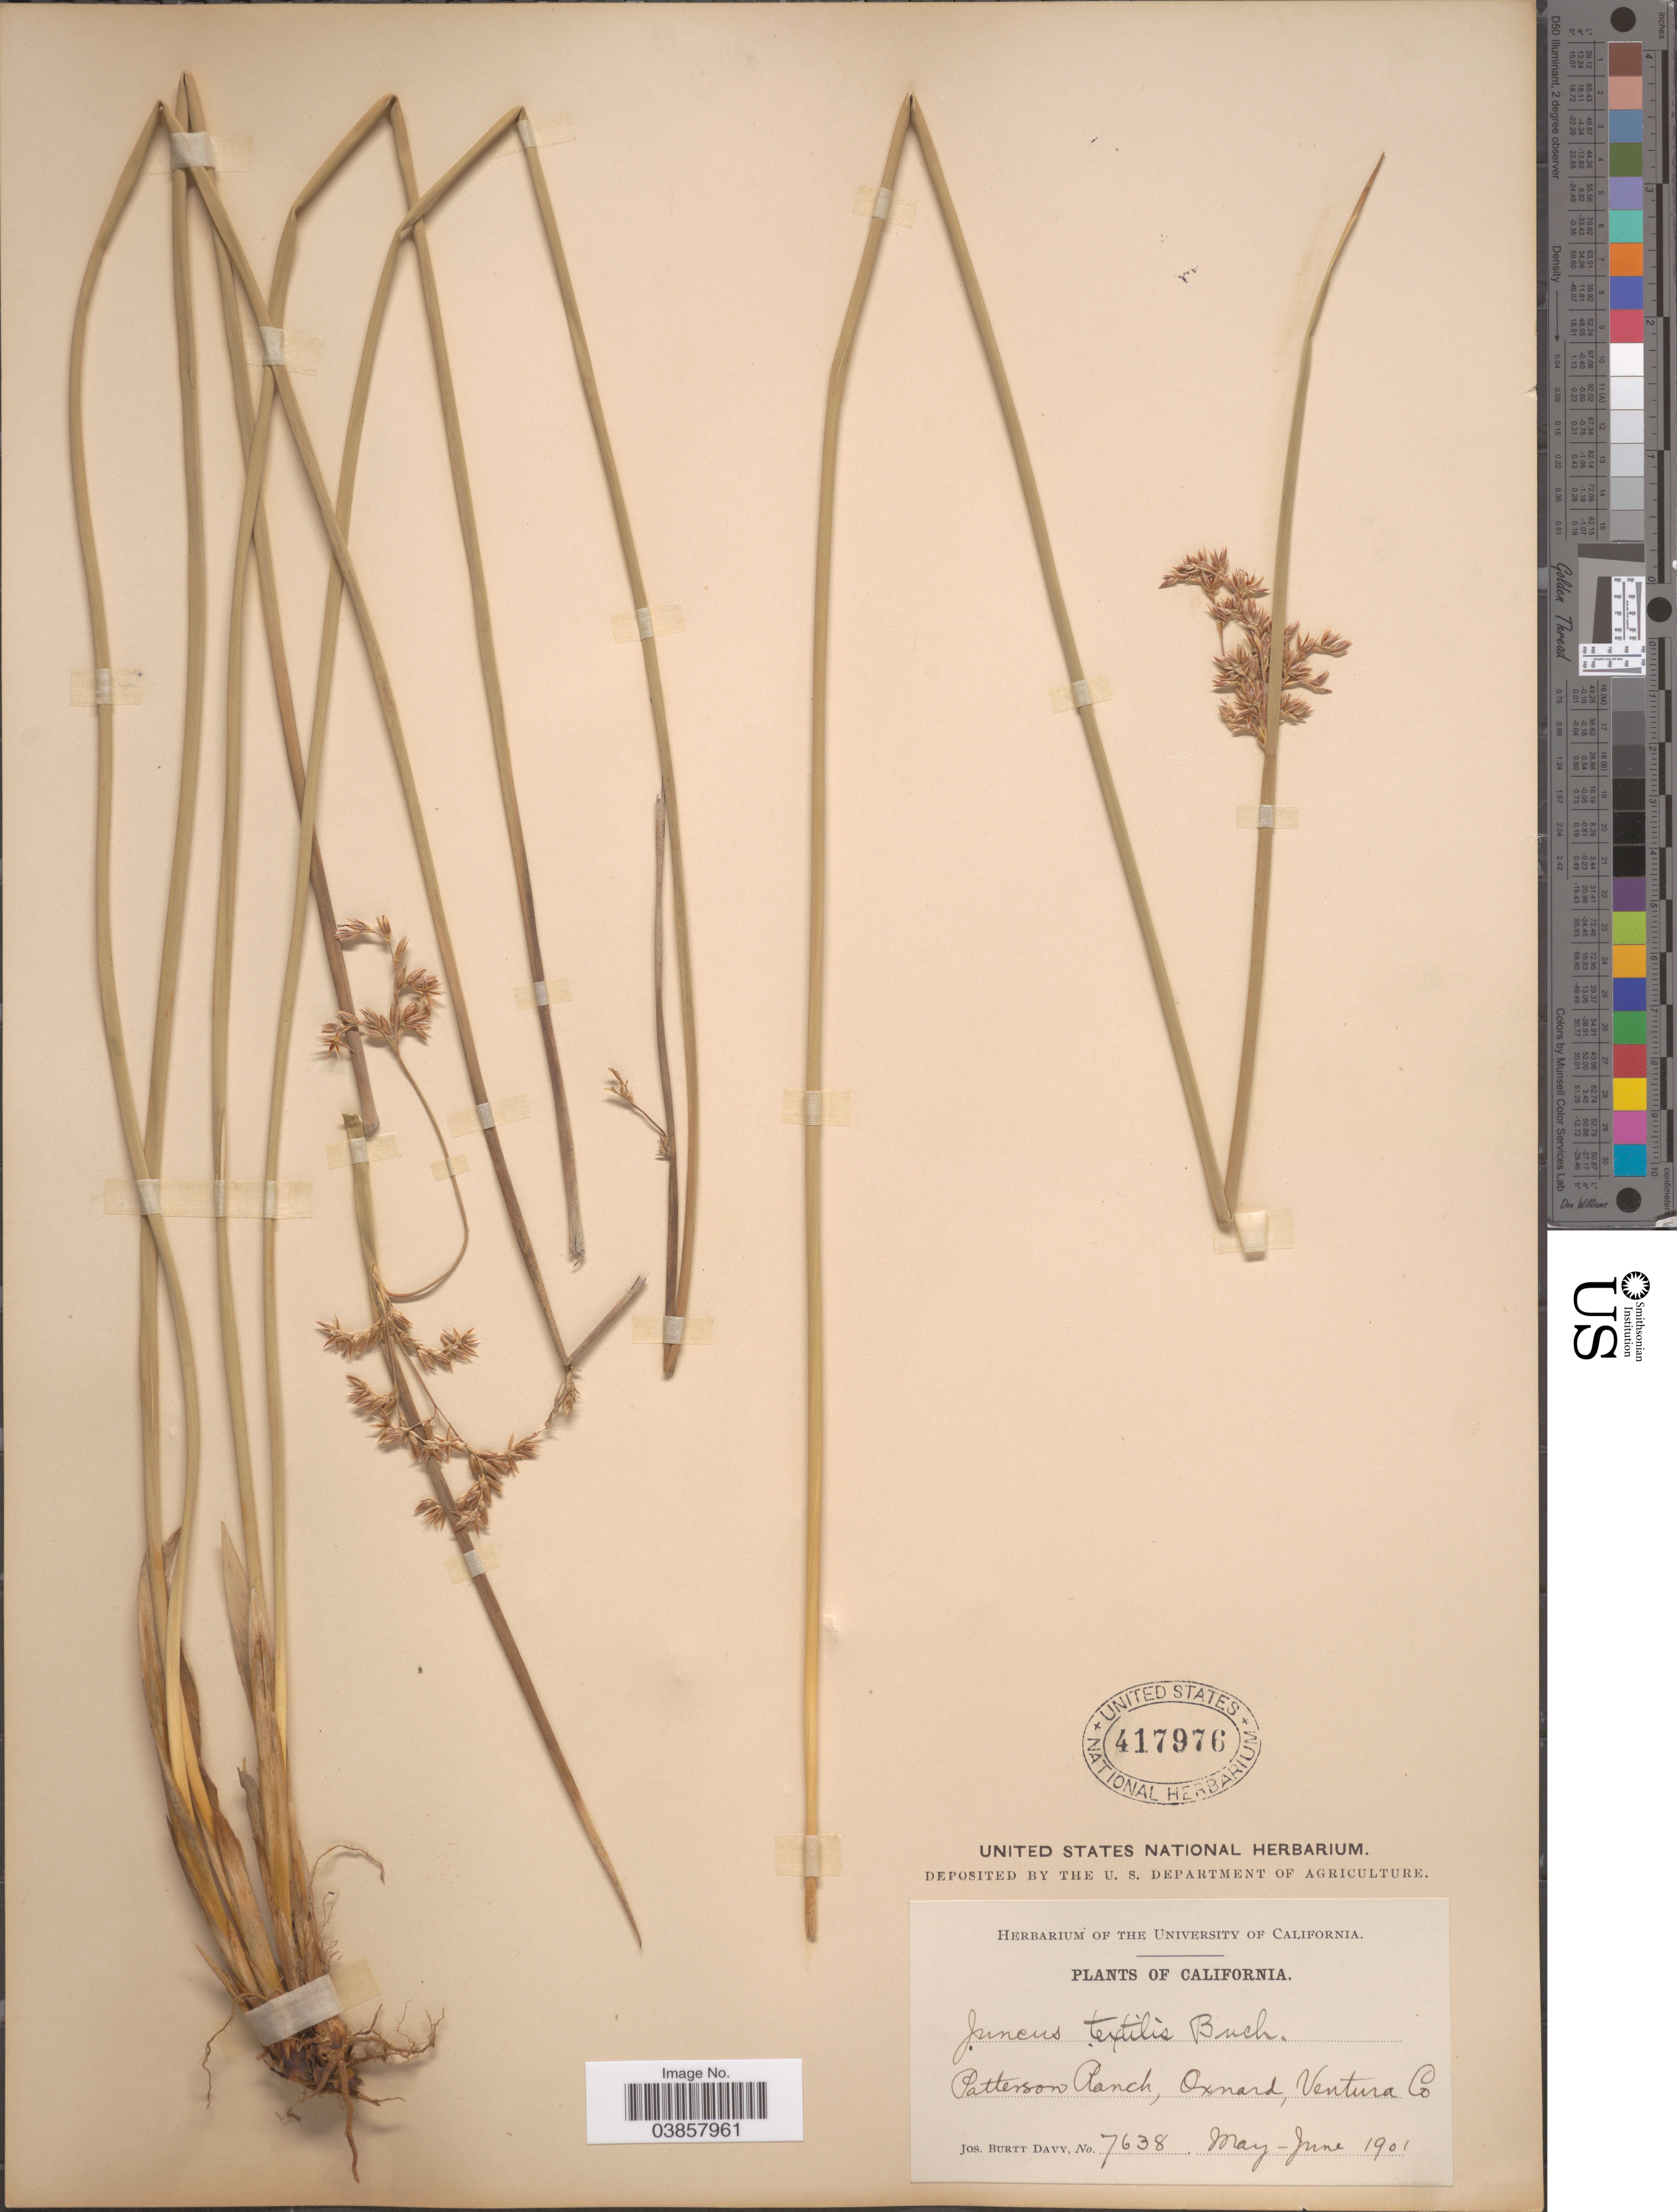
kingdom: Plantae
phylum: Tracheophyta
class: Liliopsida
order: Poales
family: Juncaceae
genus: Juncus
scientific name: Juncus textilis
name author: Buchenau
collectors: J. Burtt Davy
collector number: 7638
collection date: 1901-05/1901-06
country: United States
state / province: California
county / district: Ventura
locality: Patterson Ranch, Oxnard, Ventura Co.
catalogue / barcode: US 417976